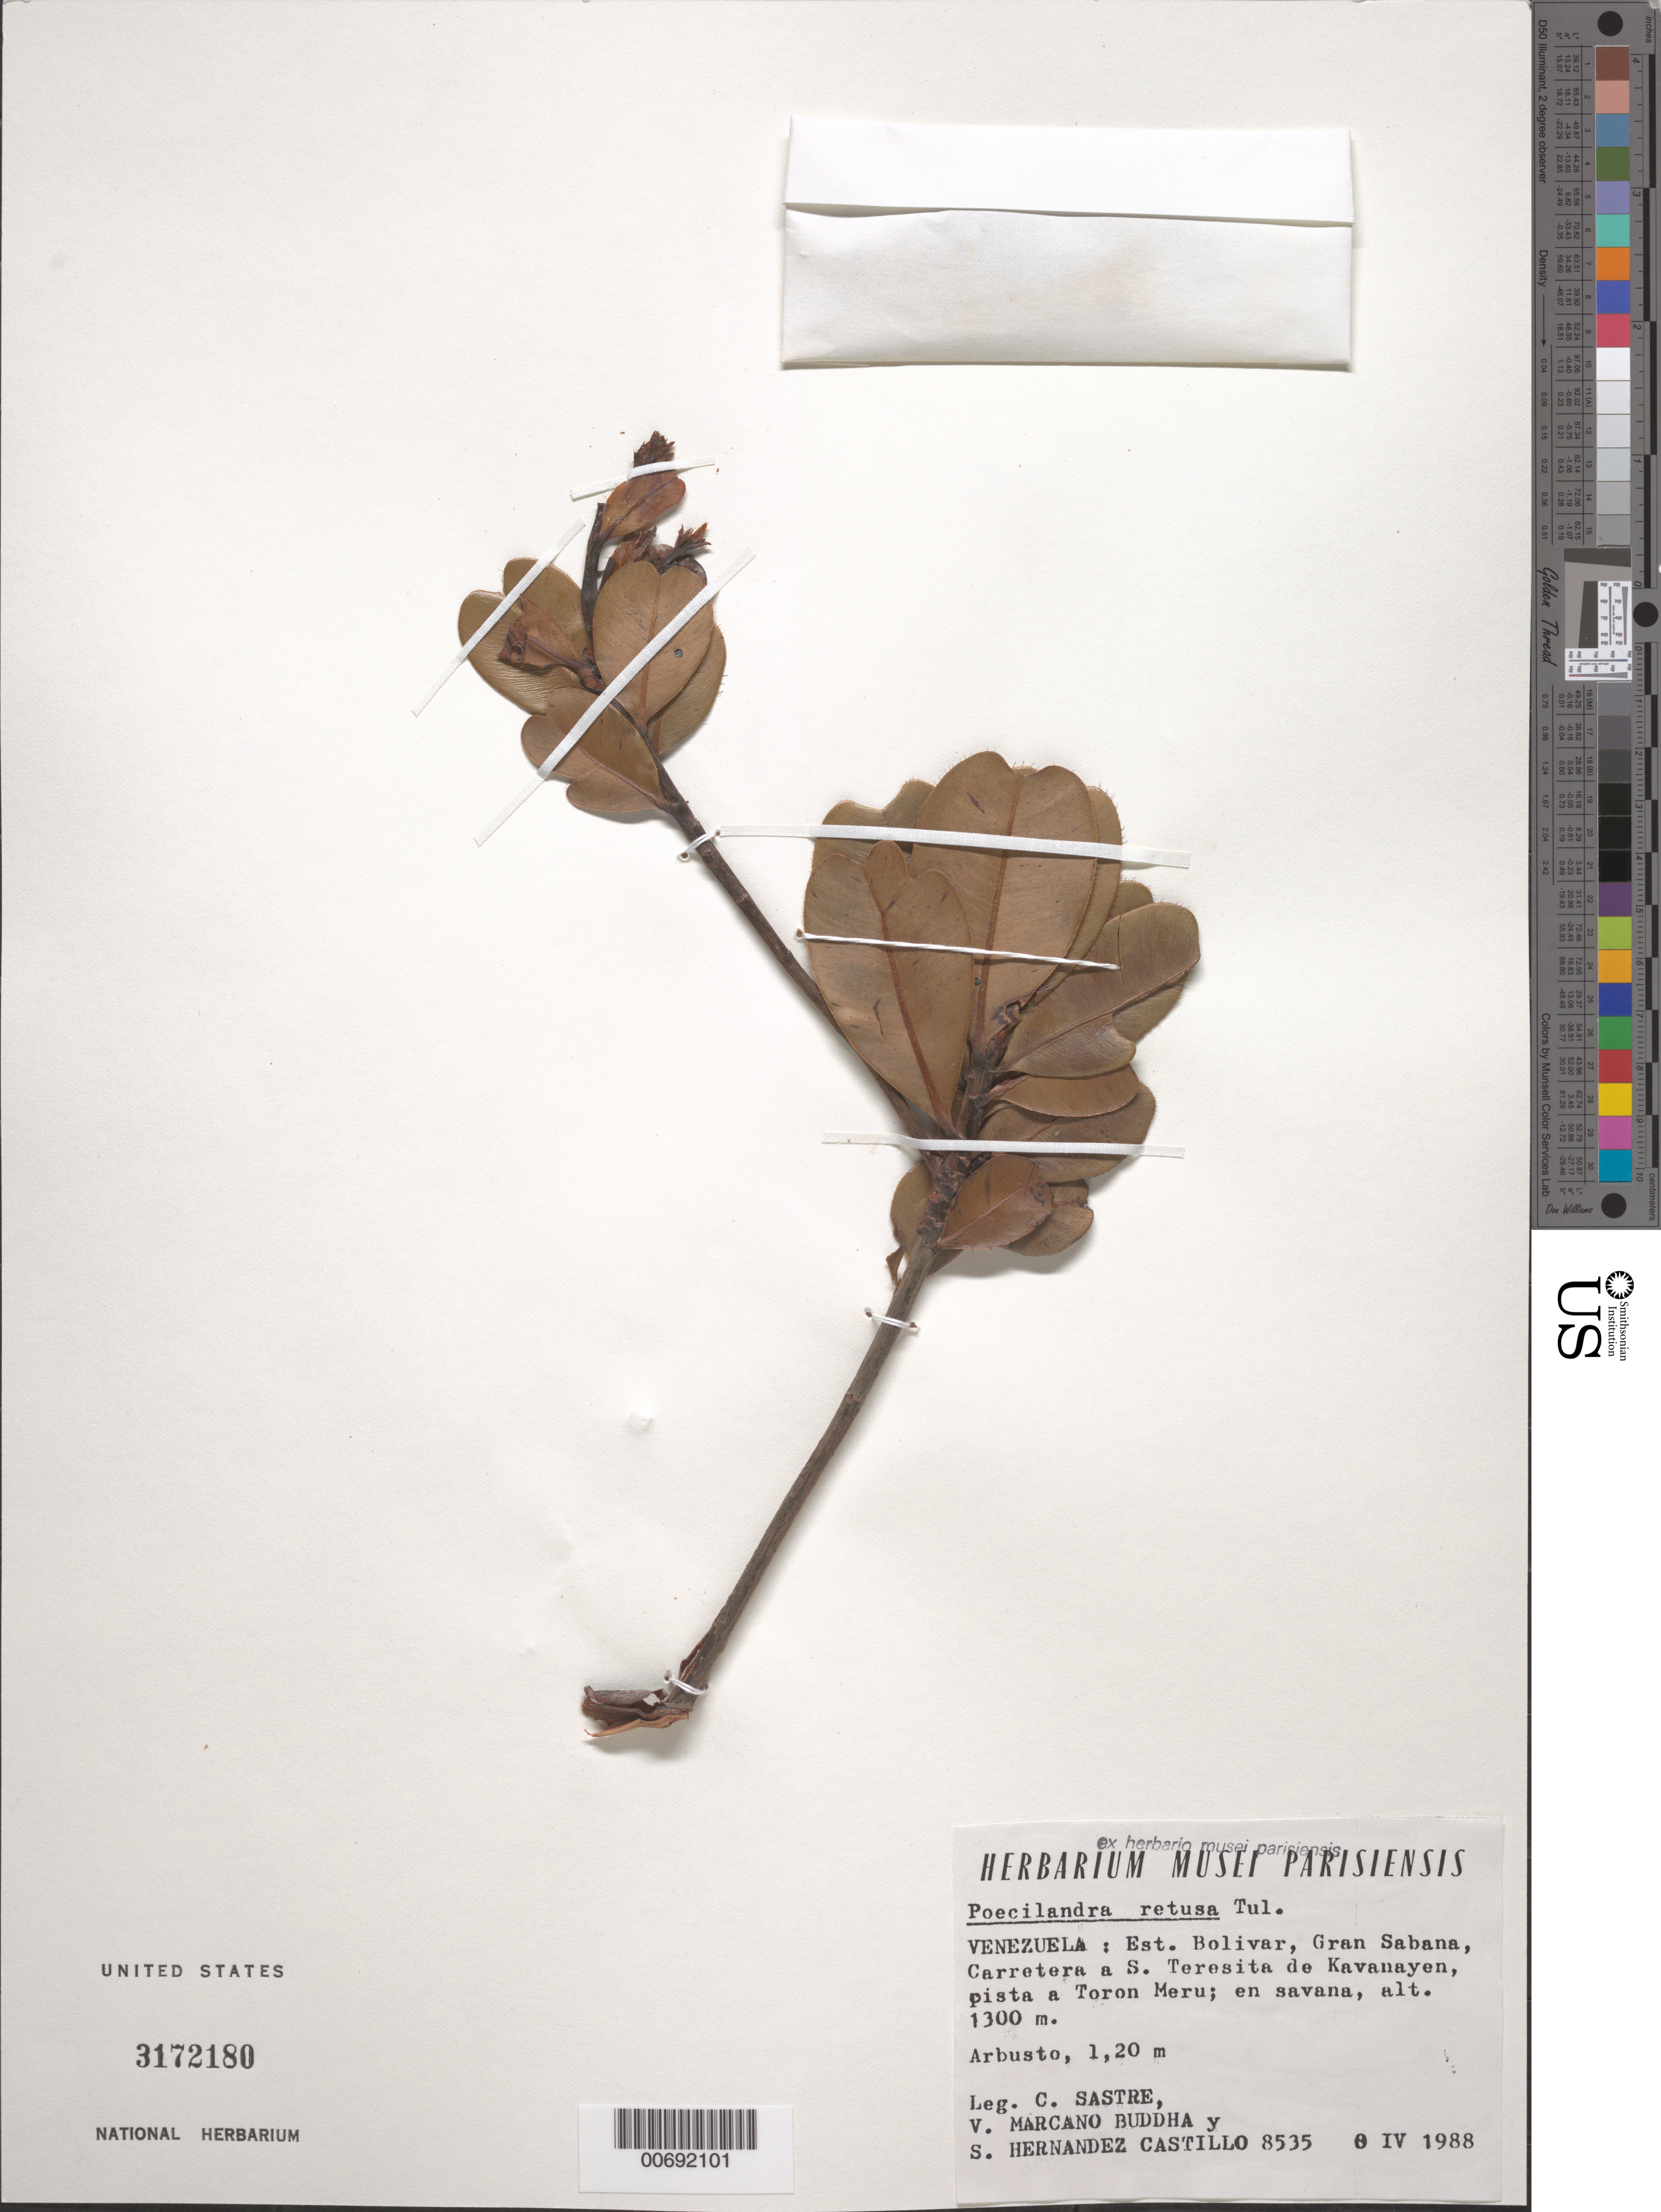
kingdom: Plantae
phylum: Tracheophyta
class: Magnoliopsida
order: Malpighiales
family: Ochnaceae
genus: Poecilandra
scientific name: Poecilandra retusa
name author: Tul.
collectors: C. H. L. Sastre et al.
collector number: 8535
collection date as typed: Apr-88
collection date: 1988-04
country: Venezuela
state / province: Bolívar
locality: Gran Sabana, S. Teresita de Kavanayen, pista a Toron Meru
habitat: Savana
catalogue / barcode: US 3172180